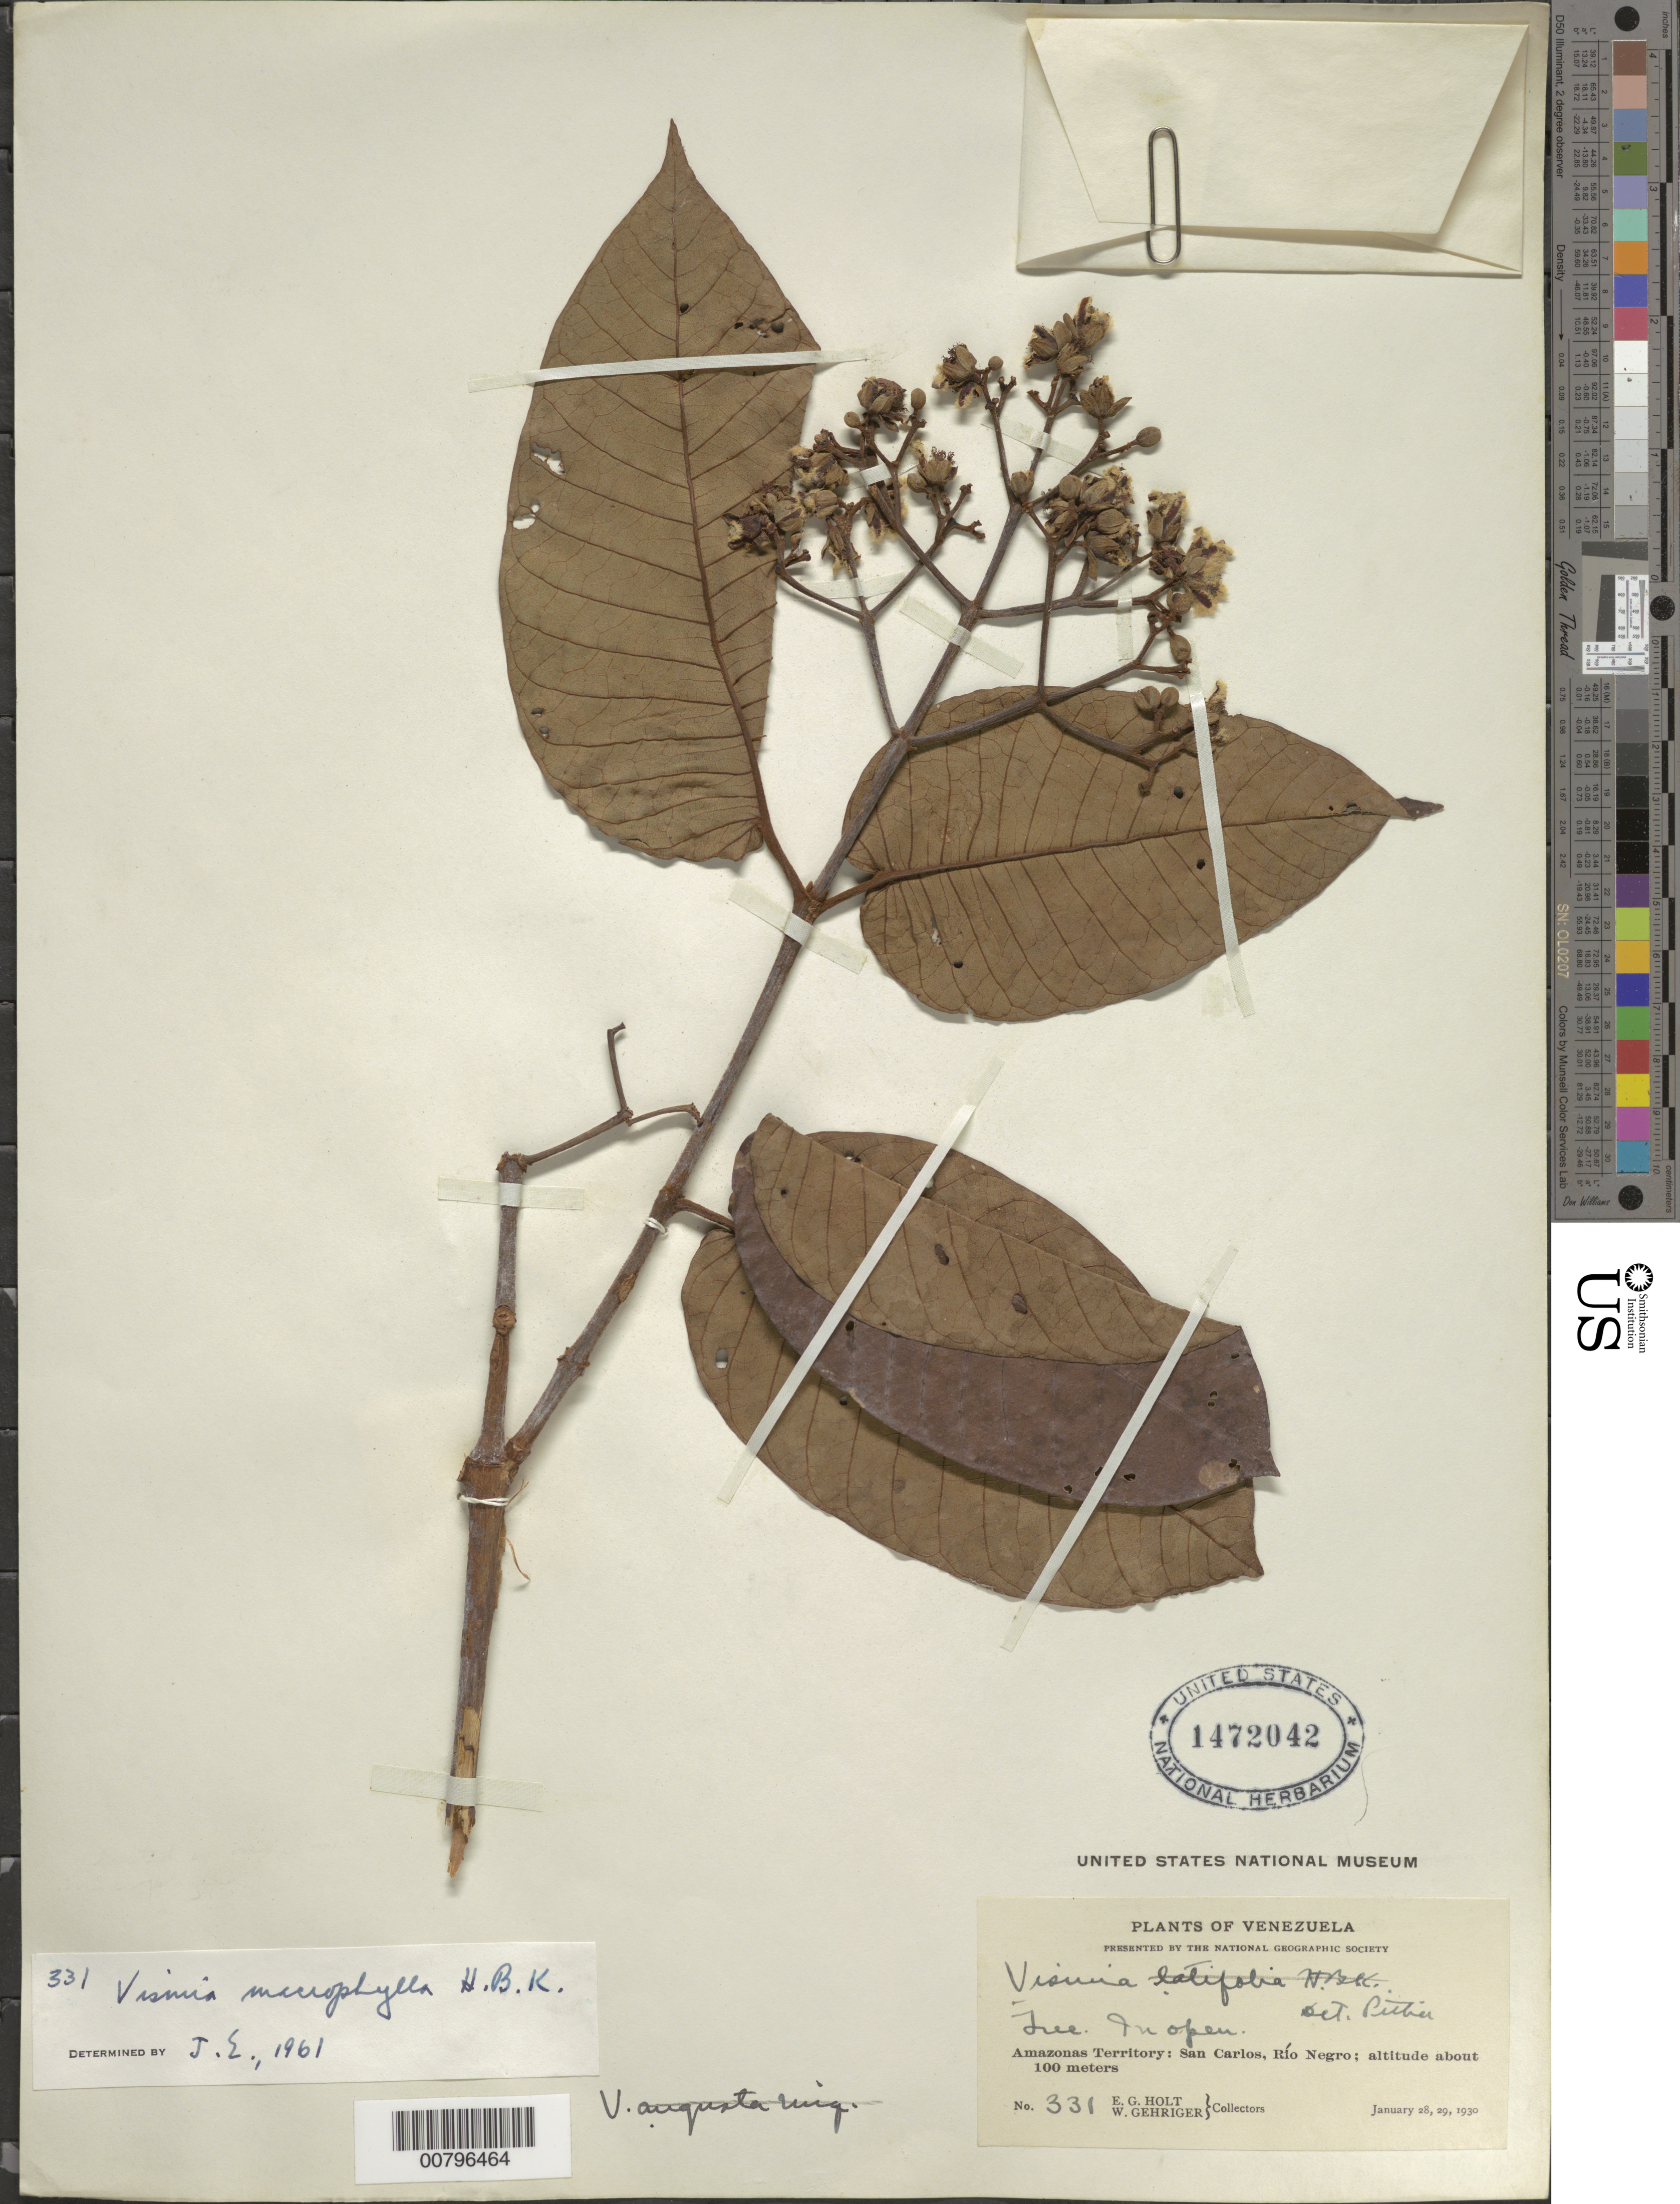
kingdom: Plantae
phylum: Tracheophyta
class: Magnoliopsida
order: Malpighiales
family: Hypericaceae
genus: Vismia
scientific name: Vismia macrophylla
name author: Kunth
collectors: E. Holt & W. Gehriger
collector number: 331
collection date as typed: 28-Jan-30 to 29-Jan-30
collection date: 1930-01-28/1930-01-29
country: Venezuela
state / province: Amazonas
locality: San Carlos de Río Negro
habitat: In open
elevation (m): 100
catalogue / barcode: US 1472042